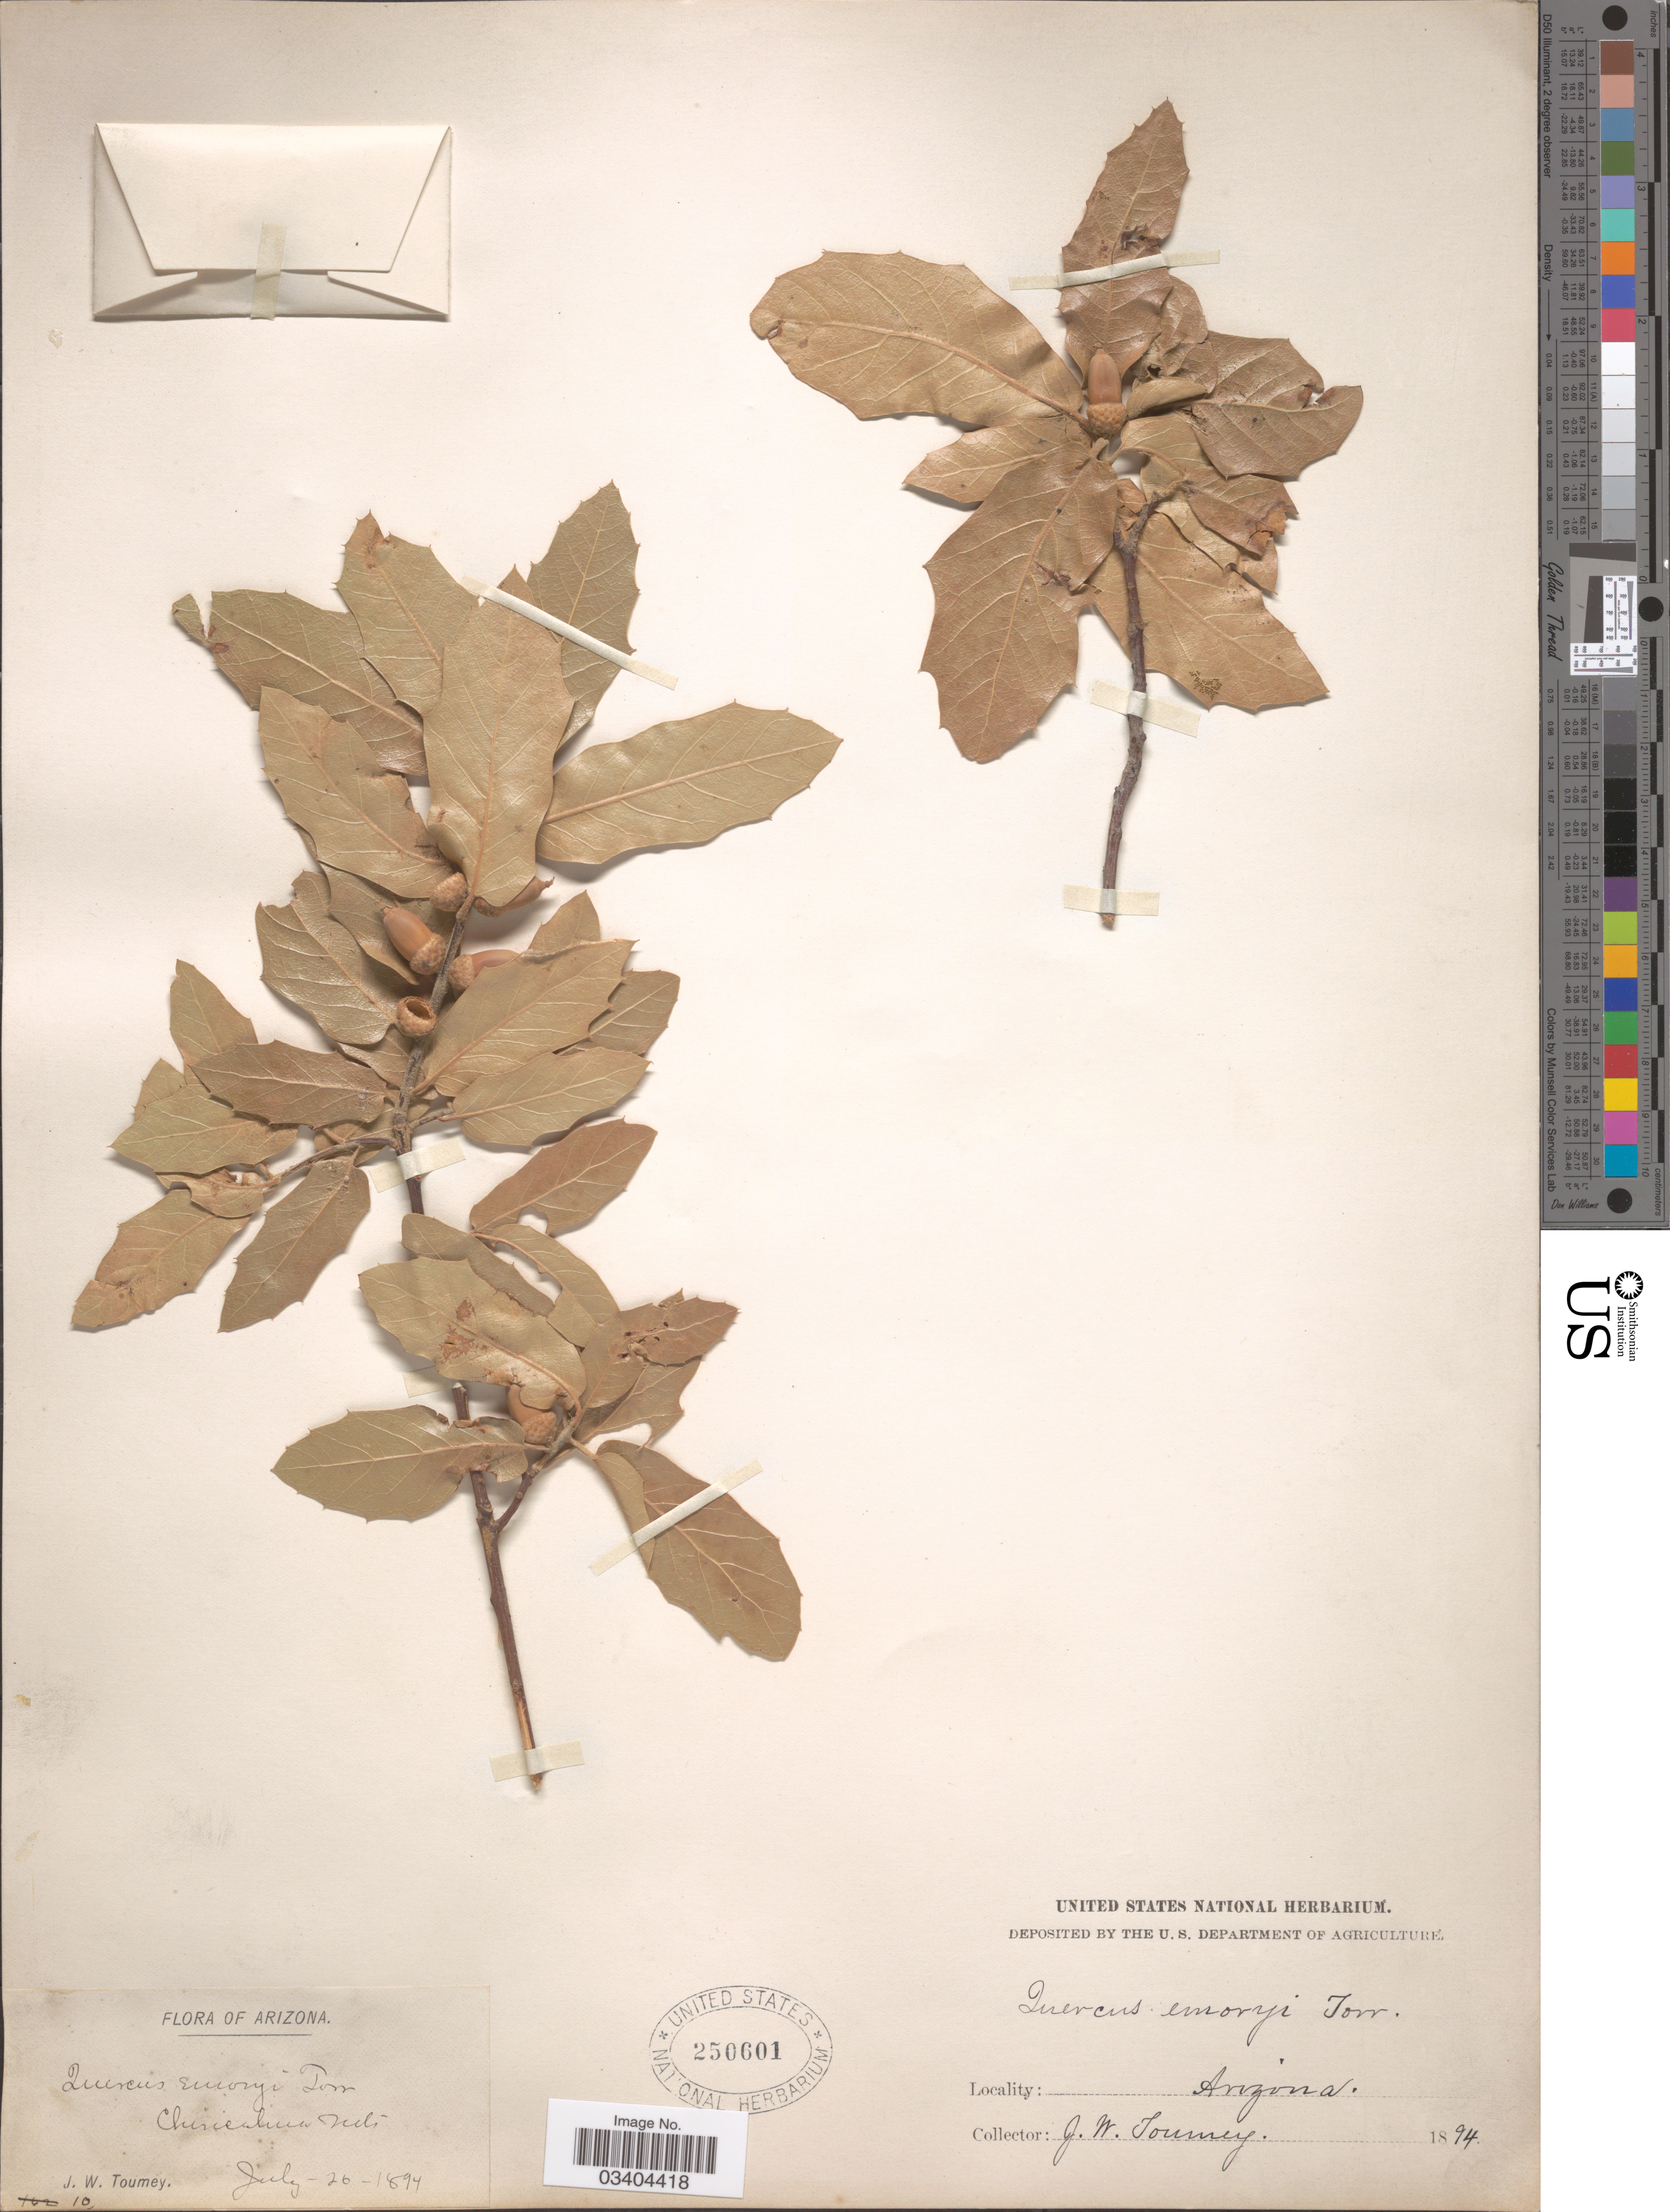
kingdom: Plantae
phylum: Tracheophyta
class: Magnoliopsida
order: Fagales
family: Fagaceae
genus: Quercus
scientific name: Quercus emoryi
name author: Torr. in Emory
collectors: J. W. Toumey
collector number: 10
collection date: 1894-07-26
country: United States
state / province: Arizona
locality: Chiricahua Mts.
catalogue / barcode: US 250601